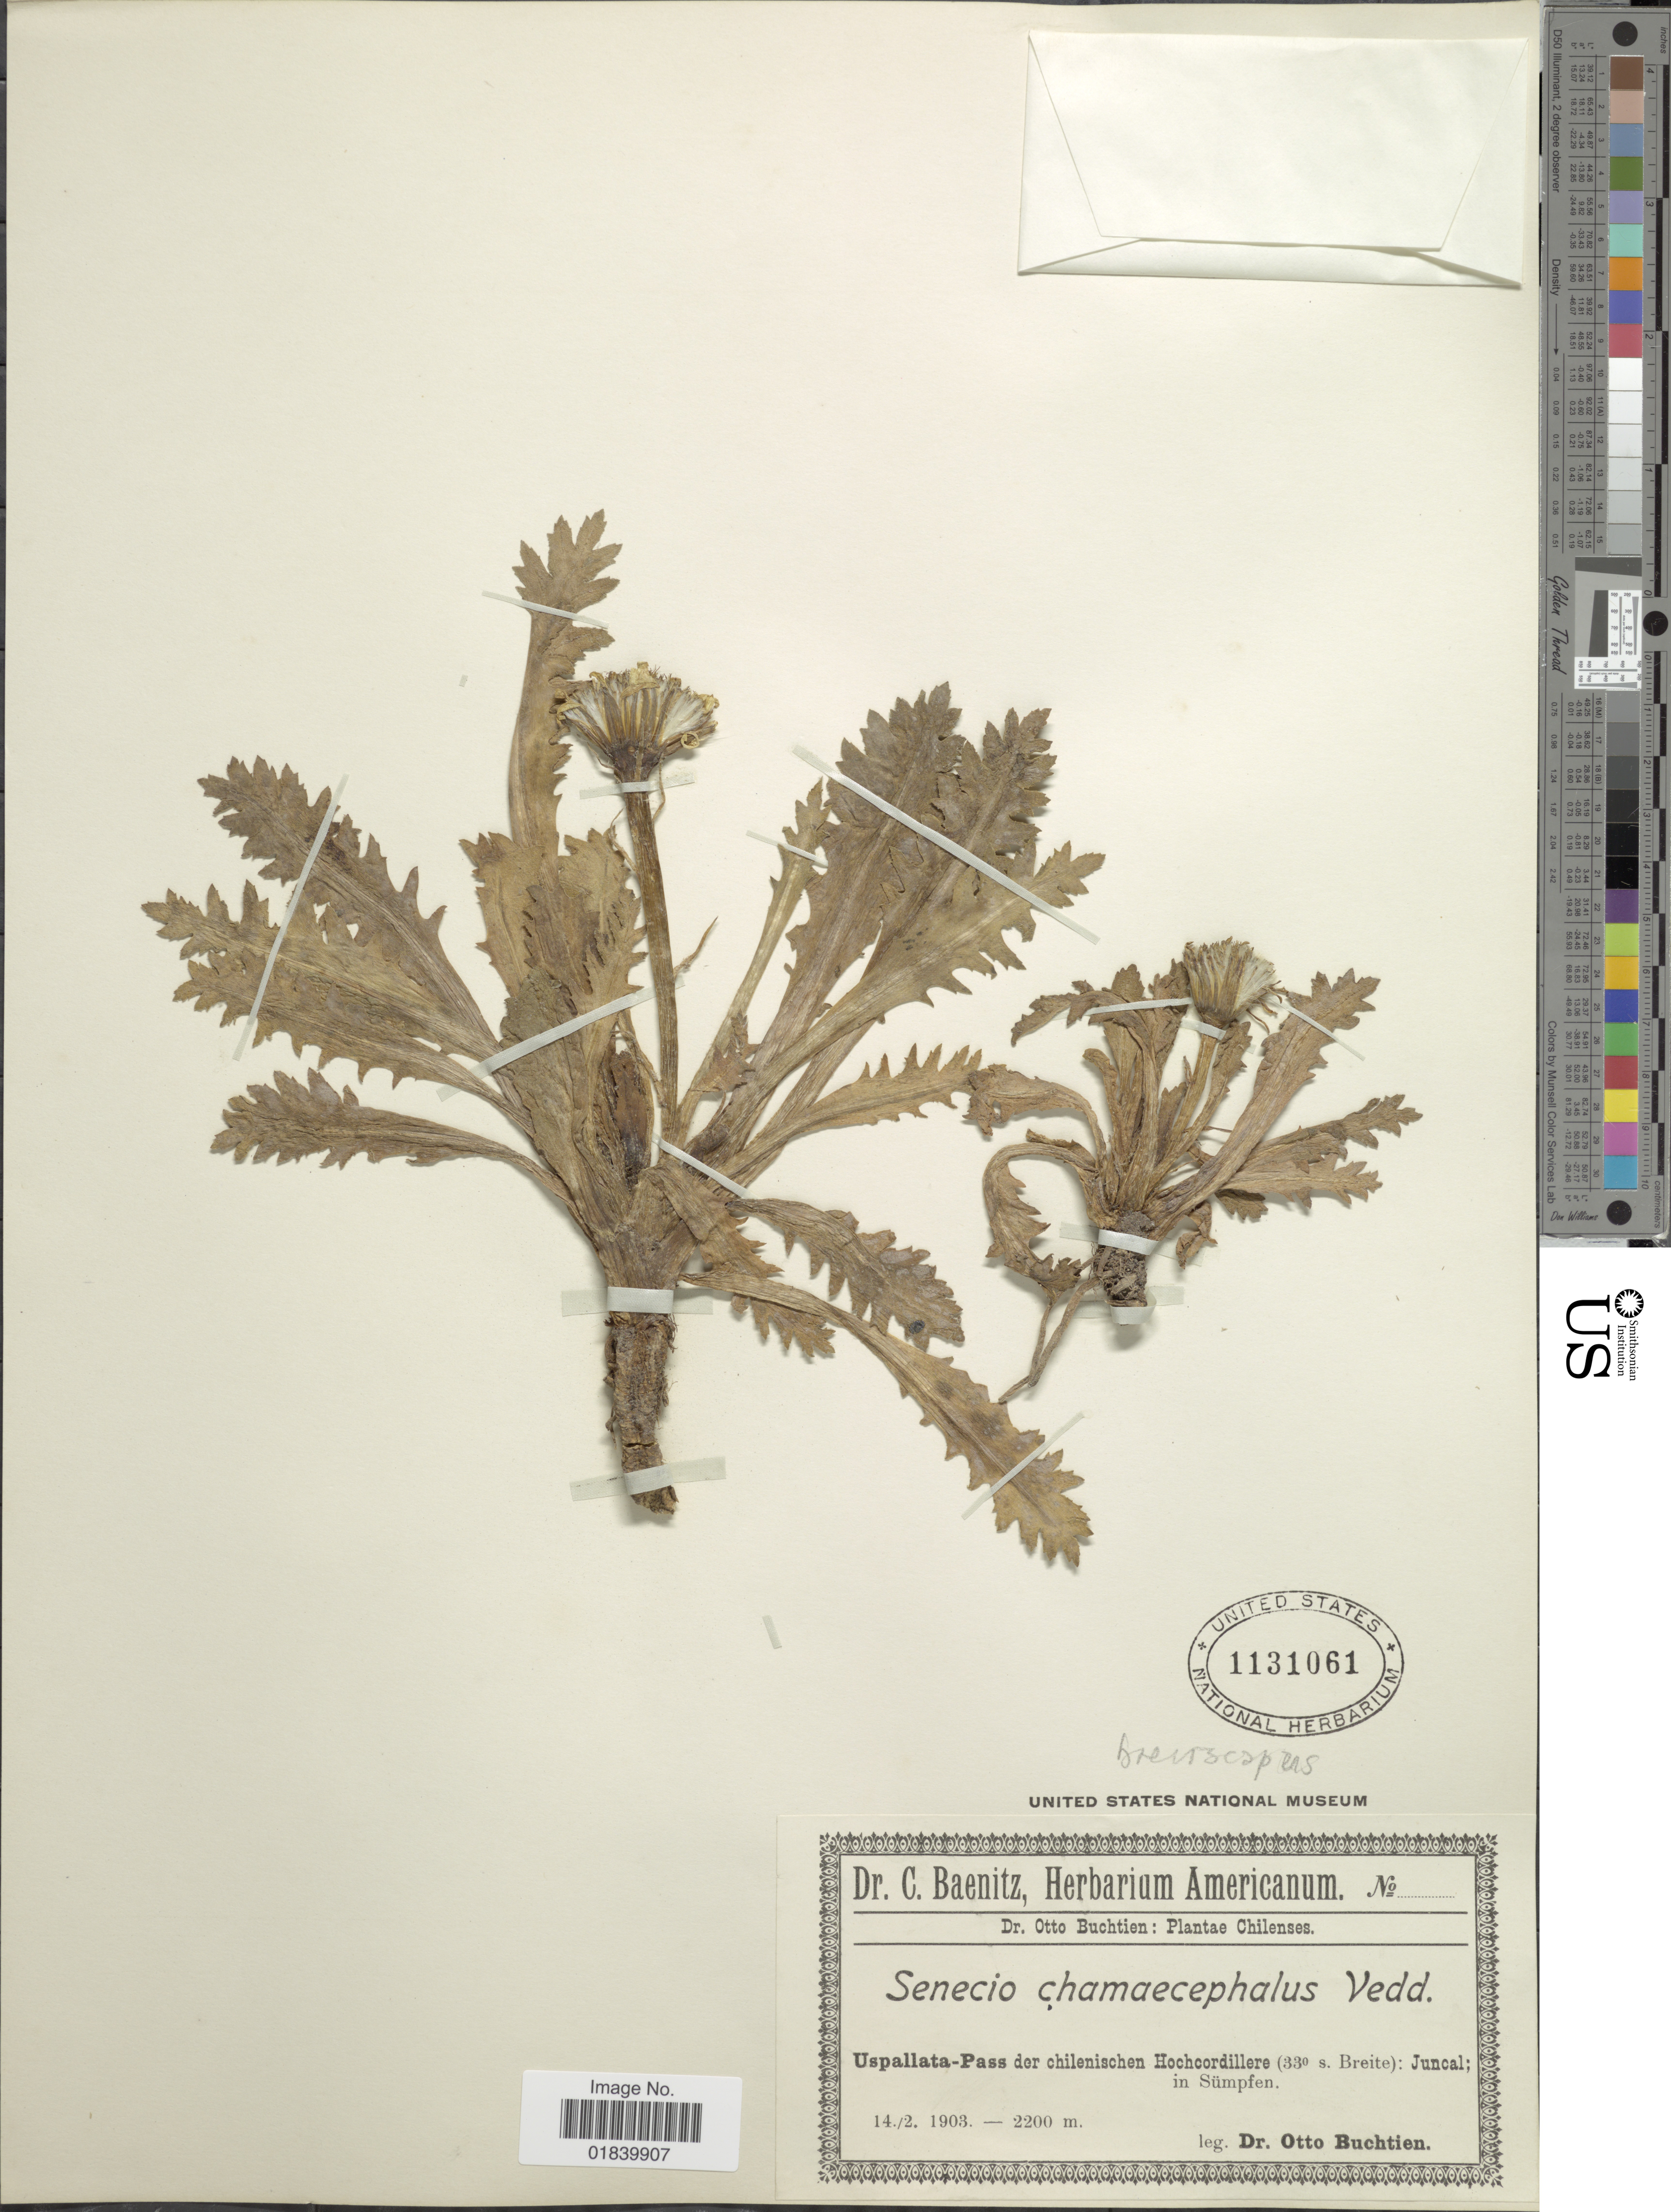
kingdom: Plantae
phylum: Tracheophyta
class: Magnoliopsida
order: Asterales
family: Asteraceae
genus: Senecio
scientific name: Senecio breviscapus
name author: DC.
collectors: O. Buchtien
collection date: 1903-02-14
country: Chile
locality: Uspallata-Pass der chilenischen Hochcordillera: Juncal in Sumpfen.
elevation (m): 2200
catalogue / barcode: US 1131061